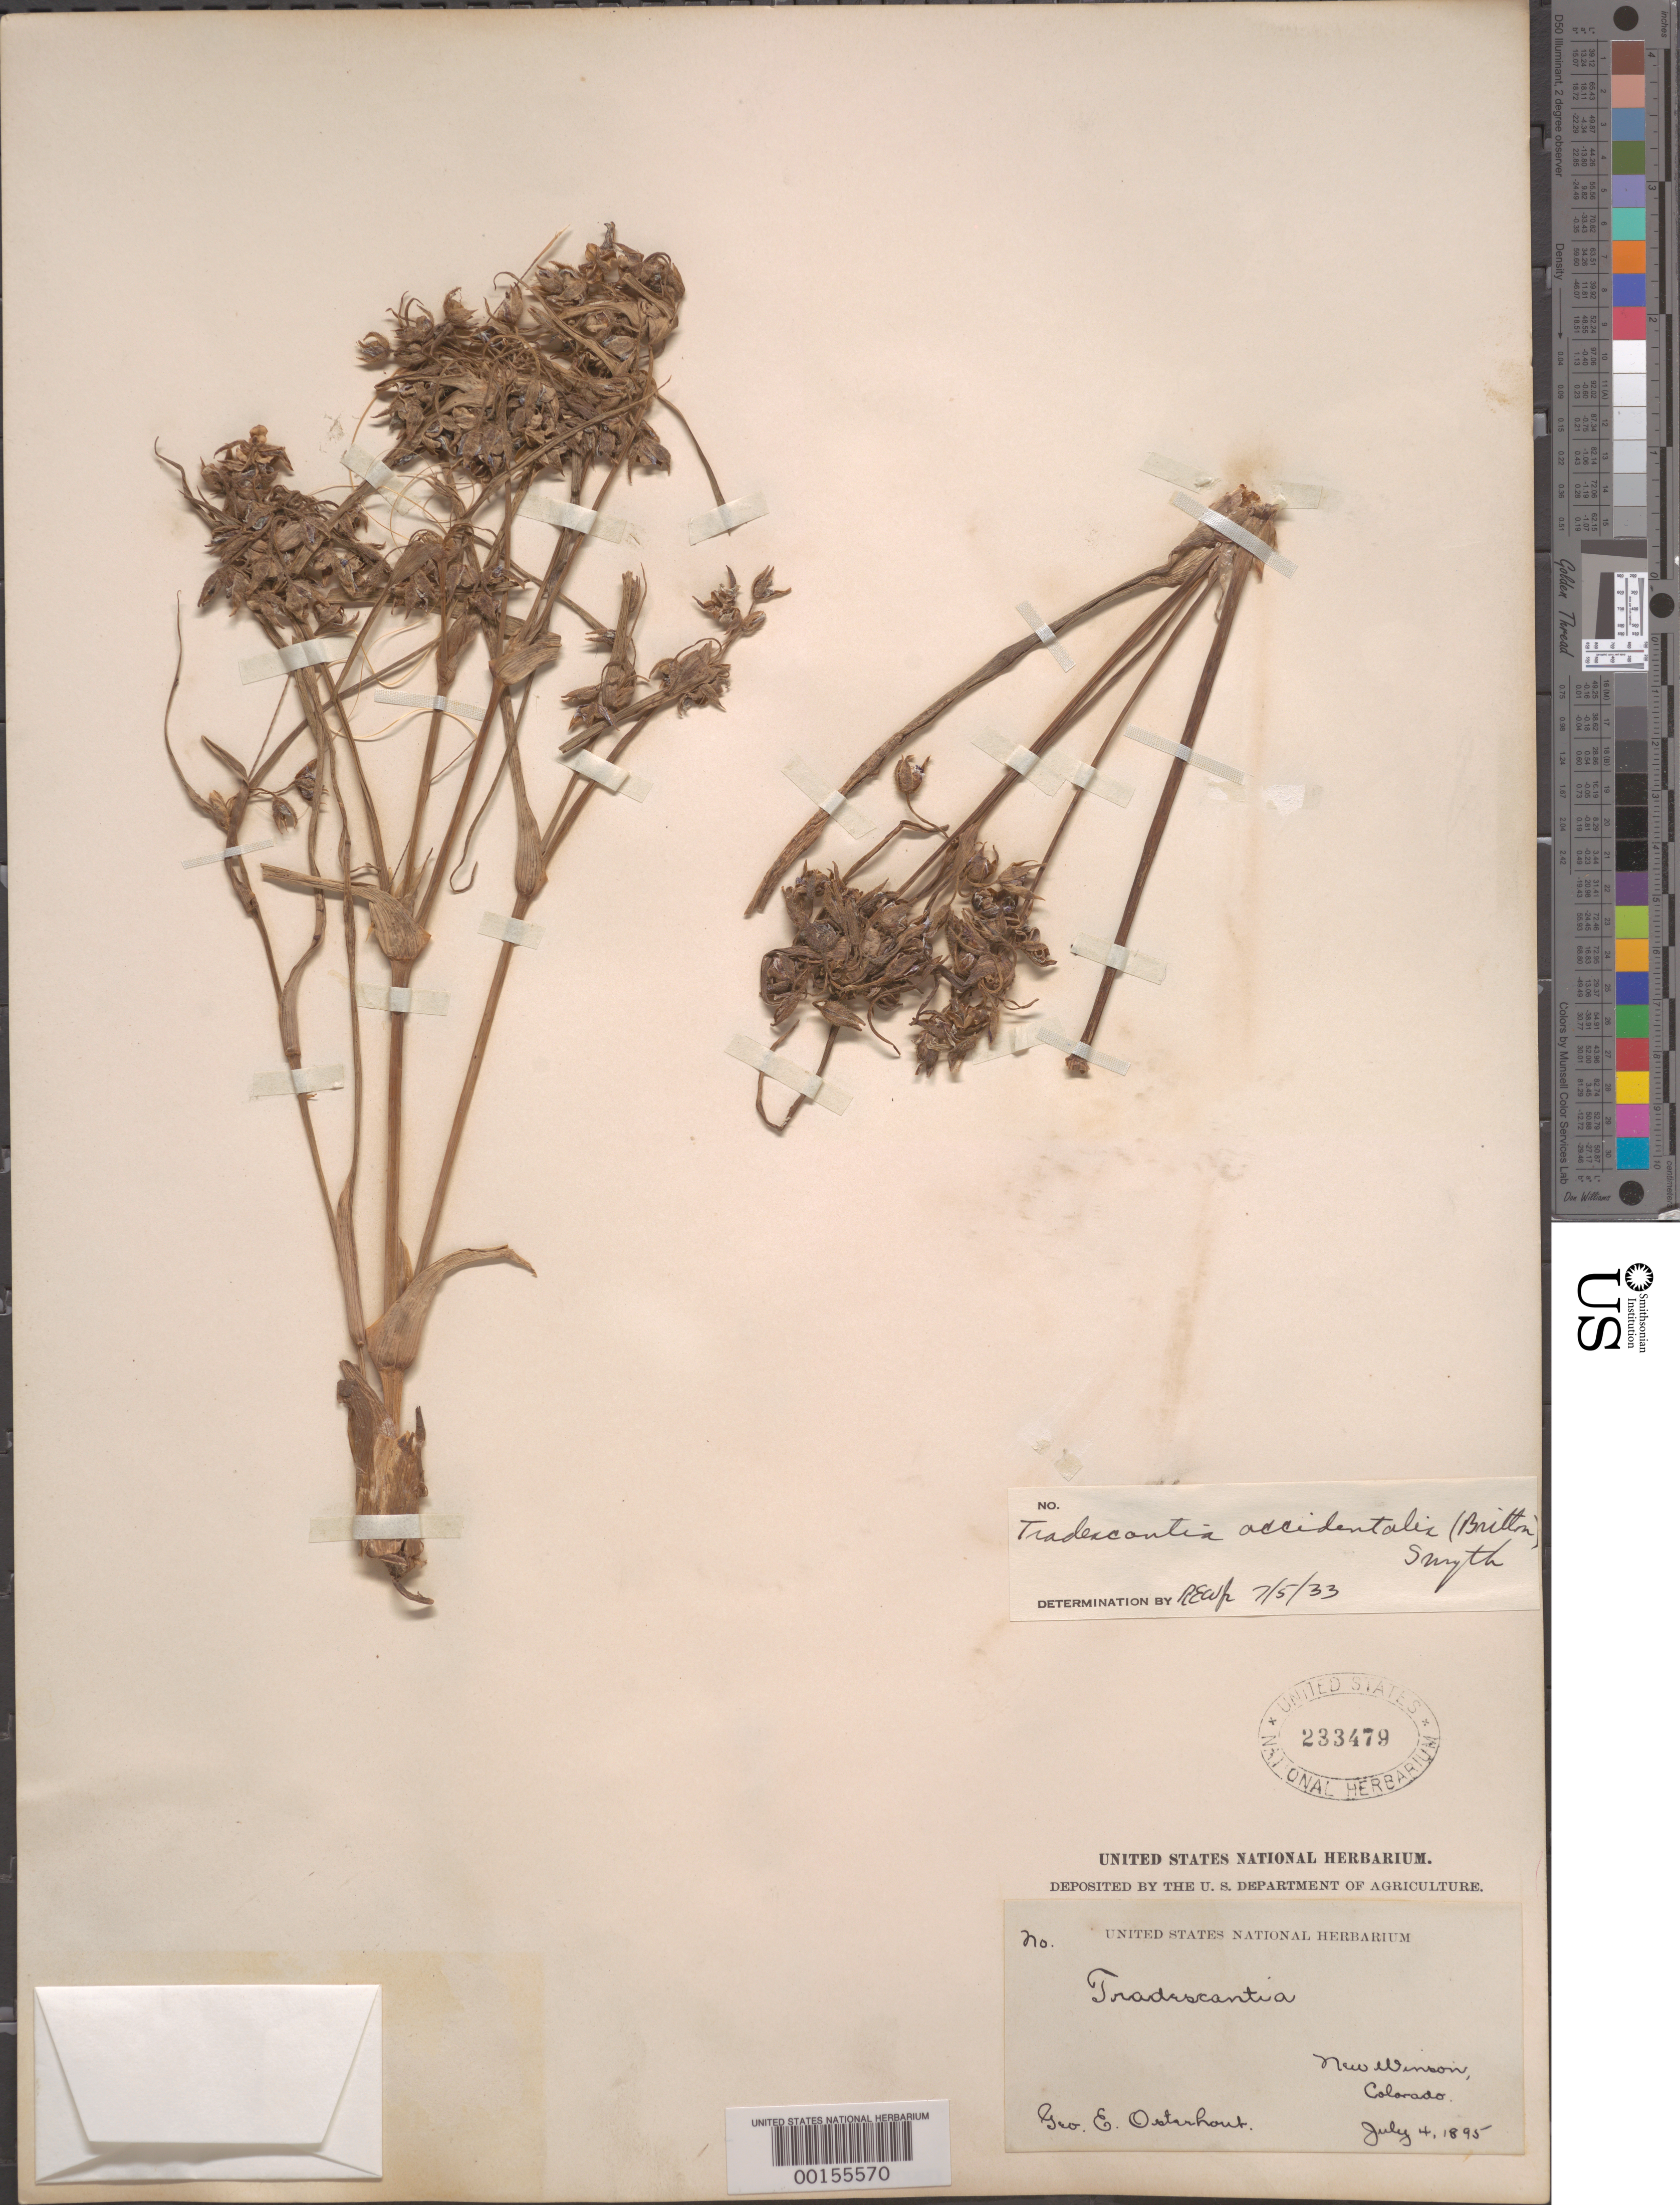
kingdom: Plantae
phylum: Tracheophyta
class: Liliopsida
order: Commelinales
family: Commelinaceae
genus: Tradescantia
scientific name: Tradescantia occidentalis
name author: (Britton) Smyth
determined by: Woodson, R. E., Jr.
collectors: G. E. Osterhout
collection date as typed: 04 Jul 1895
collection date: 1895-07-04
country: United States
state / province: Colorado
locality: New winson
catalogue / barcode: US 233479